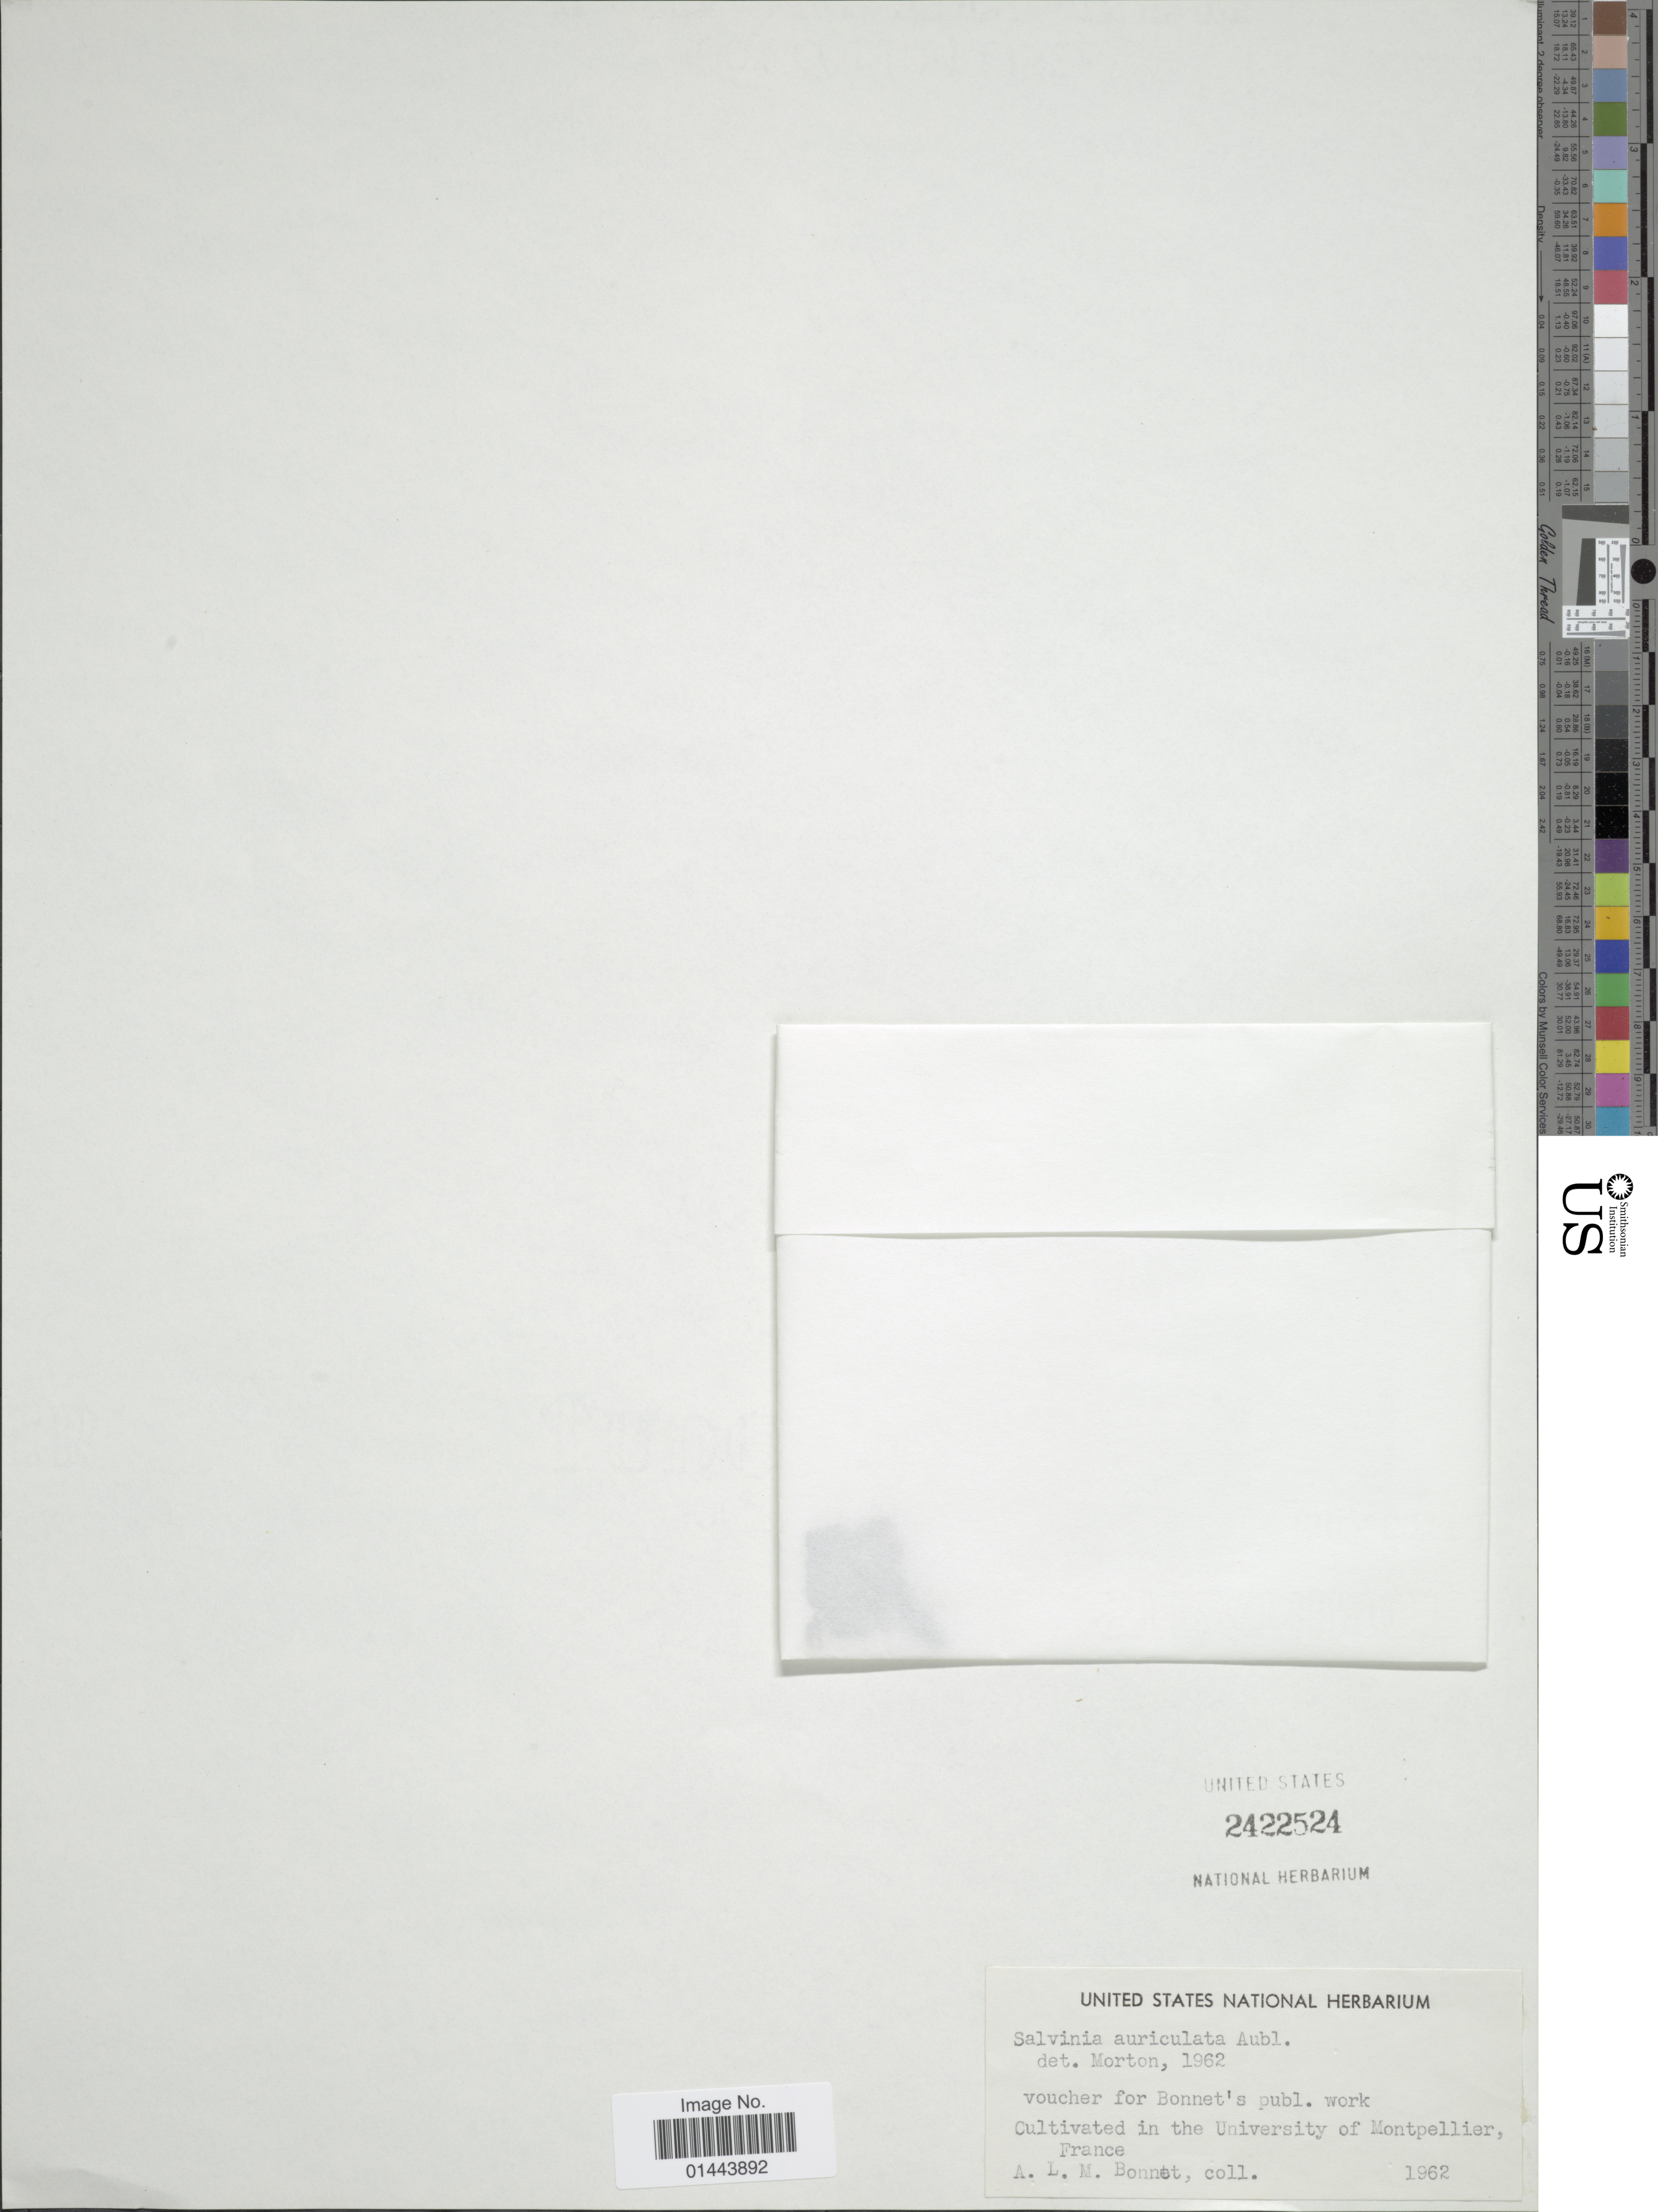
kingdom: Plantae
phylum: Tracheophyta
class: Polypodiopsida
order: Salviniales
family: Salviniaceae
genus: Salvinia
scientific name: Salvinia auriculata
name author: Aubl.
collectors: A. Bonnet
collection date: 1962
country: France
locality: University of Montpellier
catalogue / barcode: US 2422524